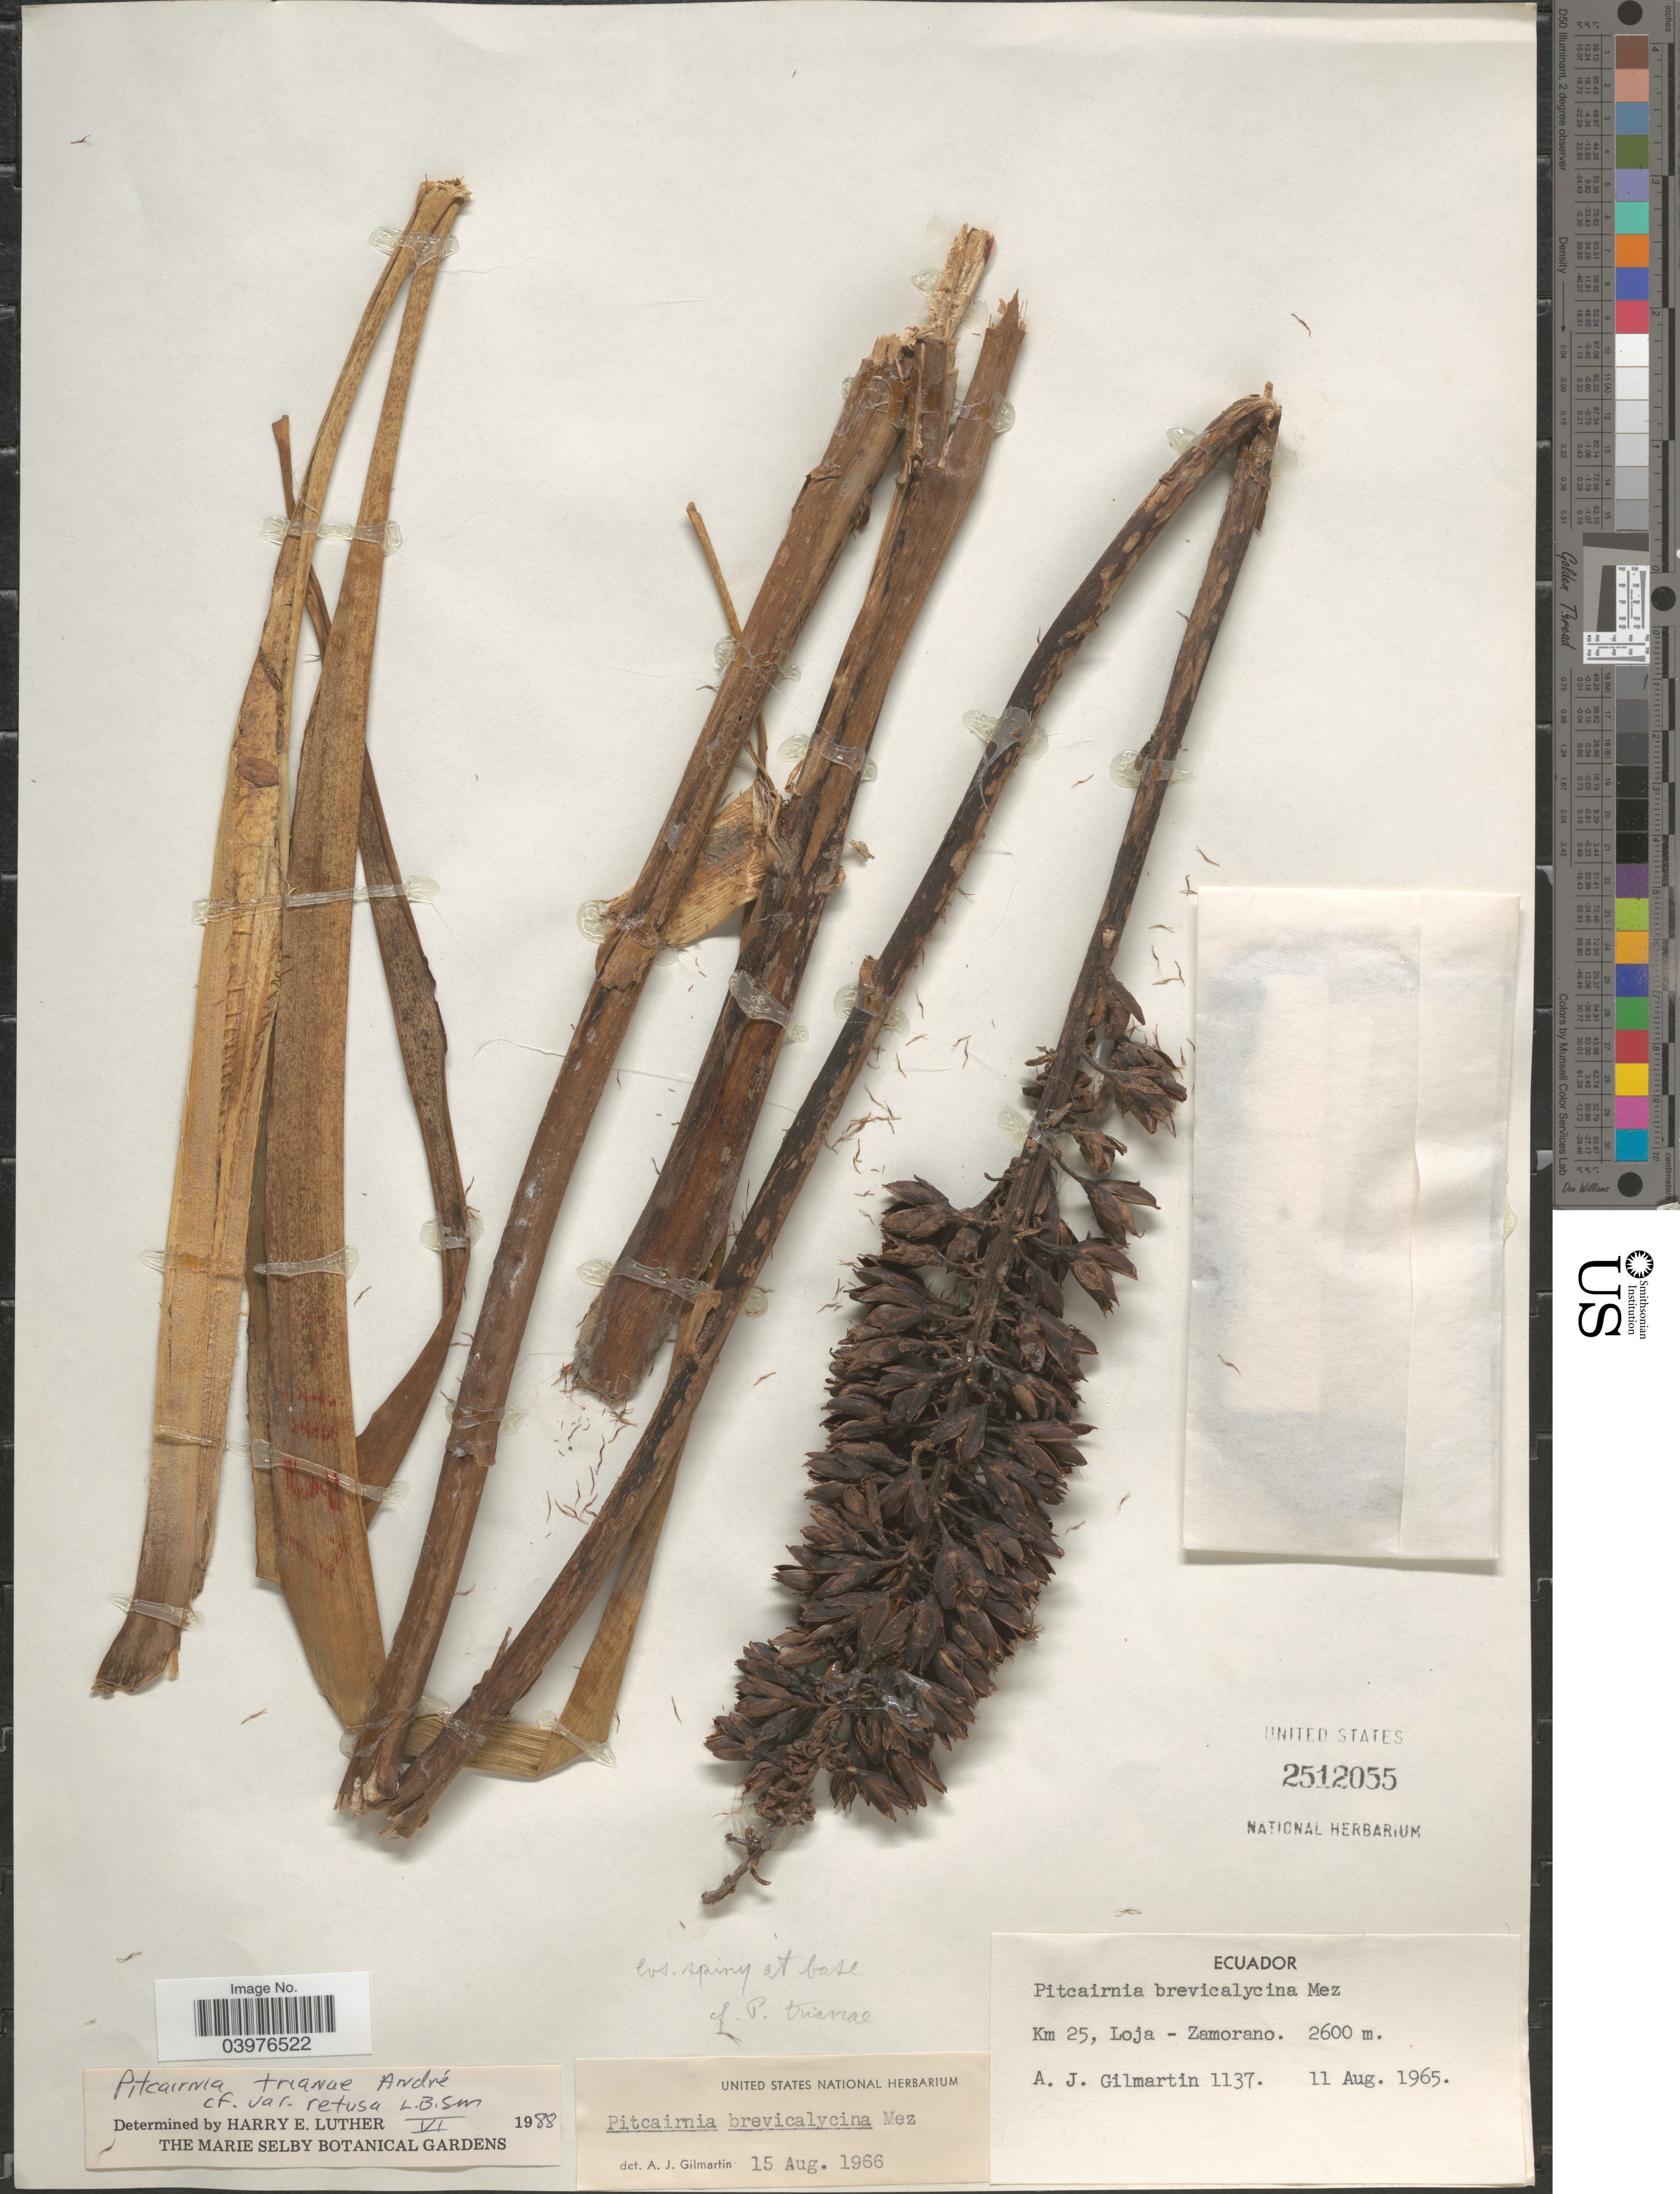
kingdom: Plantae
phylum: Tracheophyta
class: Liliopsida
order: Poales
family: Bromeliaceae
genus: Pitcairnia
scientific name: Pitcairnia trianae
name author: André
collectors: A. J. Gilmartin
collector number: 1137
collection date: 1965-08-11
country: Ecuador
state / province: Loja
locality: Km 25, Loja - Zamorano.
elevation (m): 2600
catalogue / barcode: US 2512055